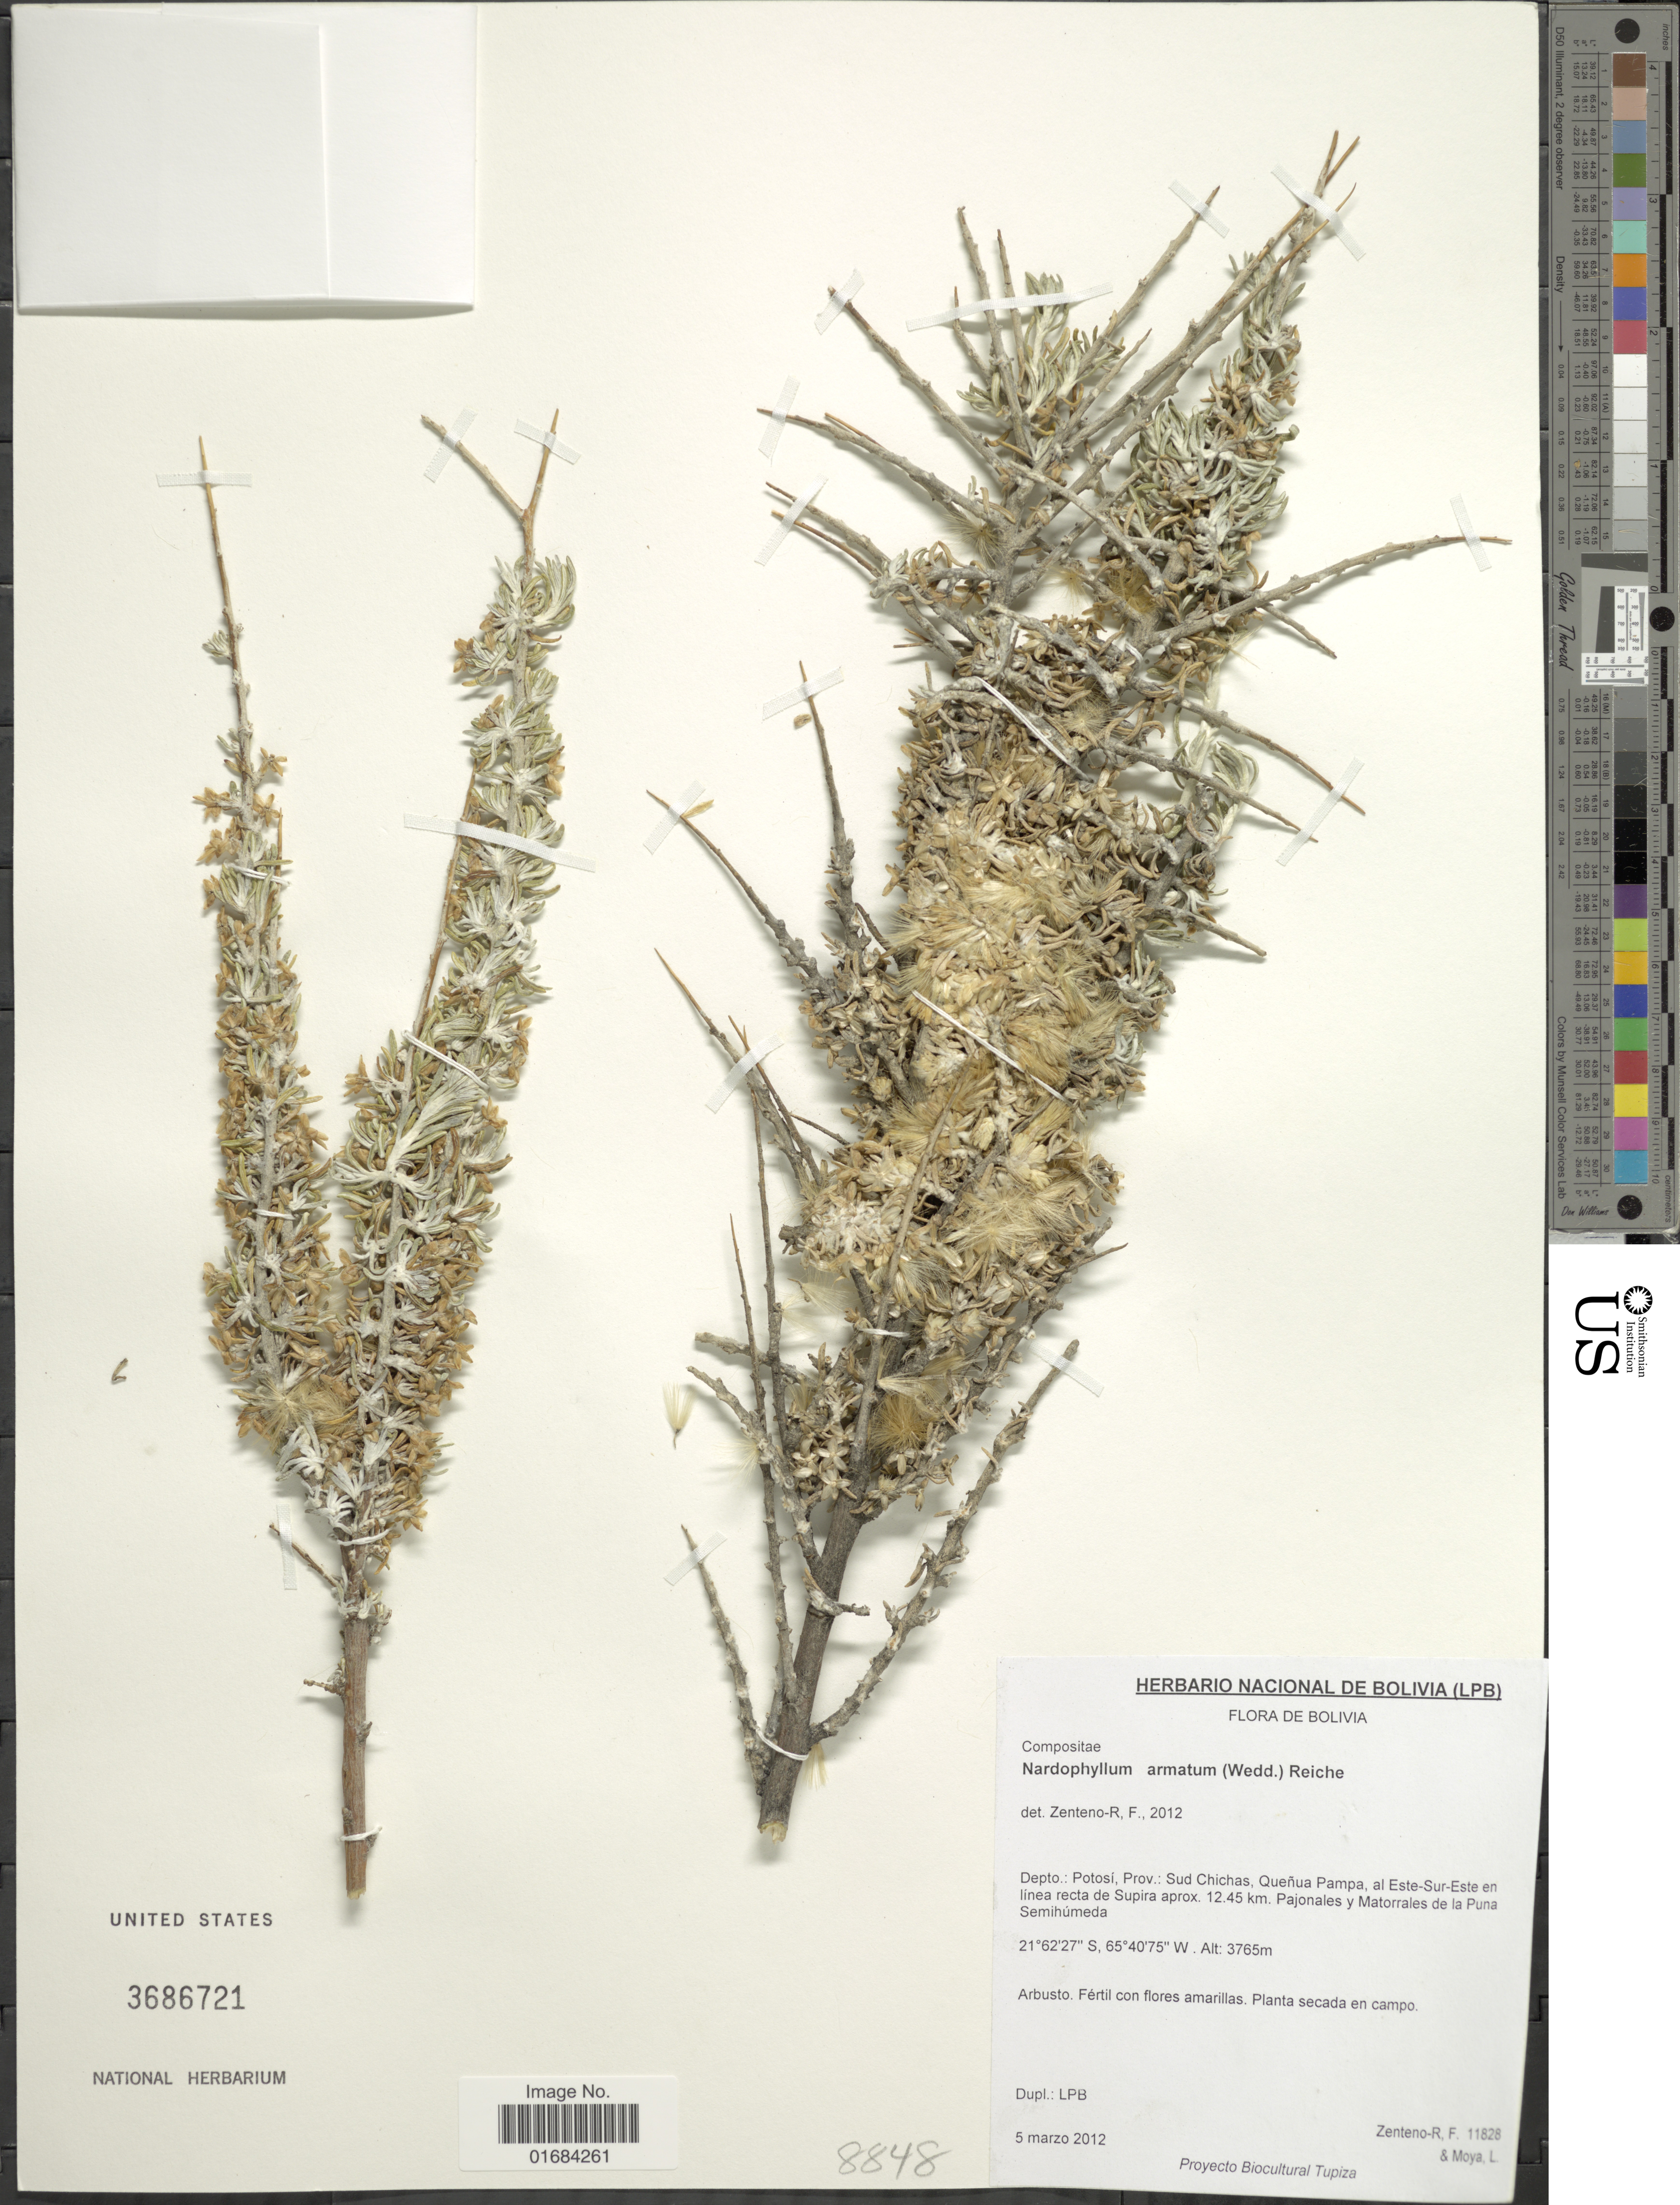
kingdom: Plantae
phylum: Tracheophyta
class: Magnoliopsida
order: Asterales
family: Asteraceae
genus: Nardophyllum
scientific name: Nardophyllum armatum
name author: (Wedd.) Reiche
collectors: F. Zenteno & L. Moya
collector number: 11828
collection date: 2012-03-05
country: Bolivia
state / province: Potosi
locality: Depto: Potosi, Prov. Sud Chichas, Quenua Pampa, el Este- Sur - Este en linea recta de Supira aprox, 12.45 km. Pajonales y Motarrales de la Puna Semihumeda.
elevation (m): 3765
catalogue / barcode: US 3686721